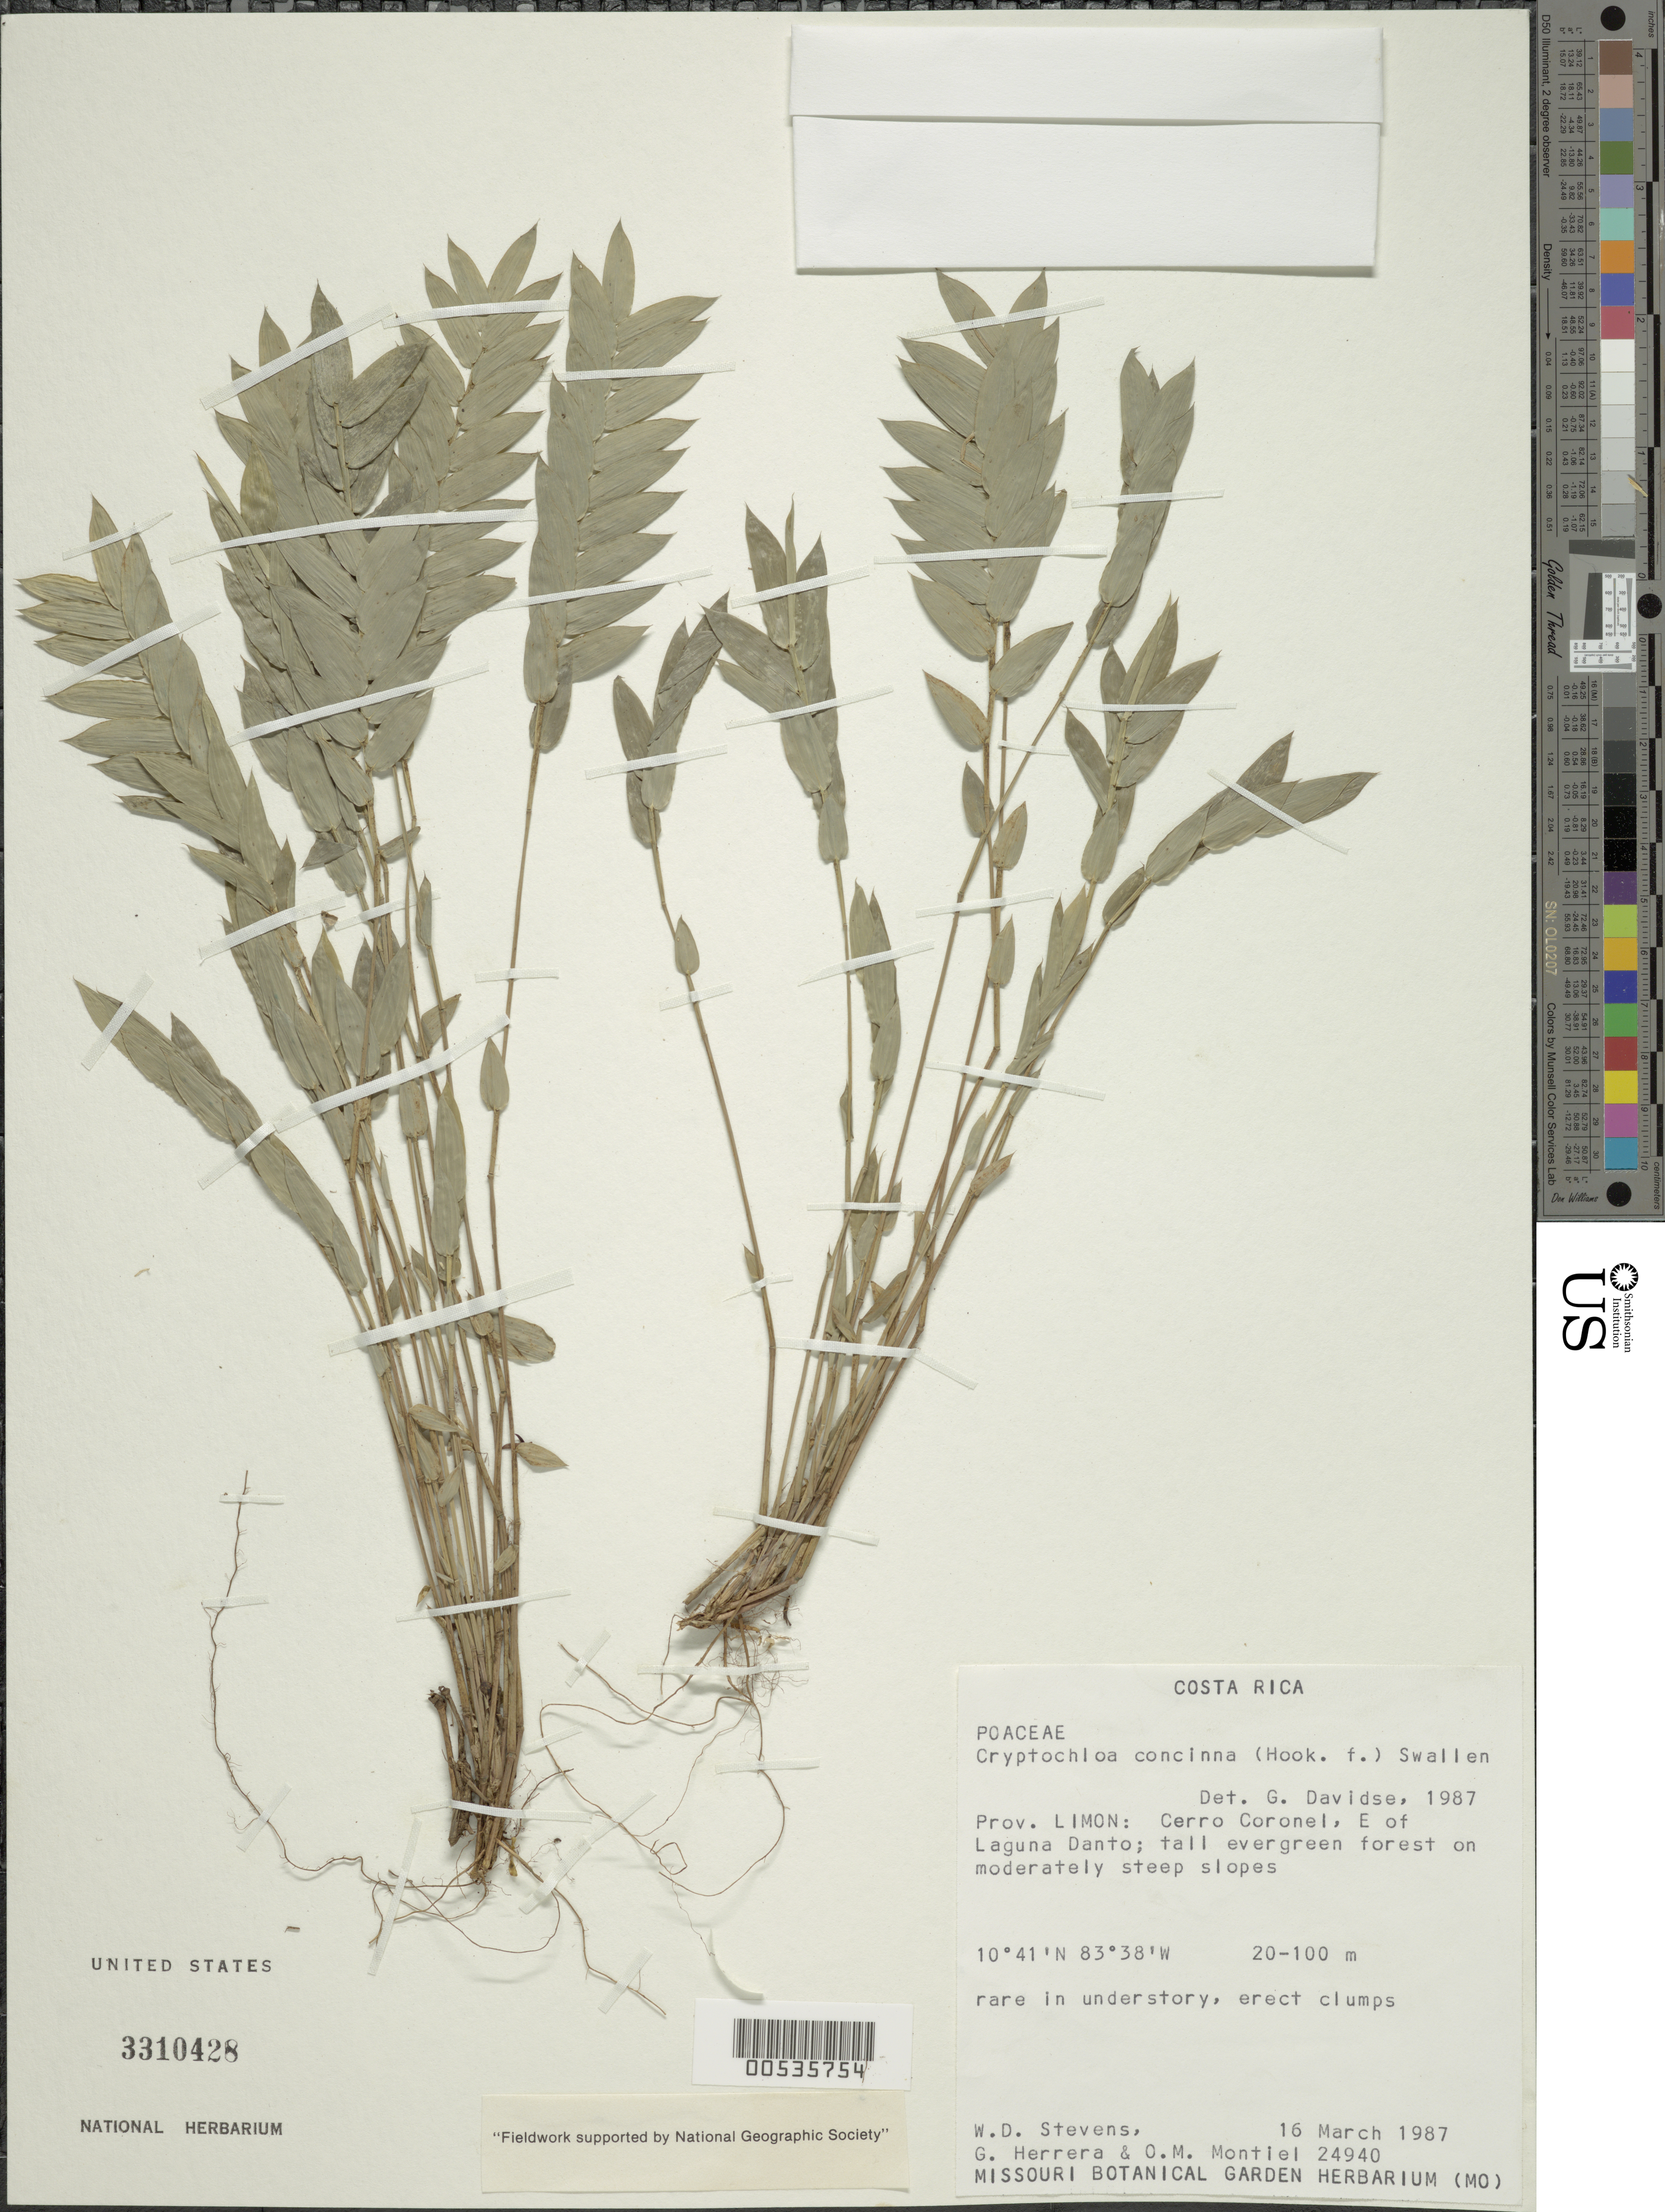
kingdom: Plantae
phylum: Tracheophyta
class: Liliopsida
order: Poales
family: Poaceae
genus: Cryptochloa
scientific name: Cryptochloa concinna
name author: (Hook. f.) Swallen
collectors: W. D. Stevens, G. Herrera Ch. & O. Montiel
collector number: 24940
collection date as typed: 16 Mar 1987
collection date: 1987-03-16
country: Costa Rica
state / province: Limón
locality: Cerro coronel, e of laguna danto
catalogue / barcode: US 3310428